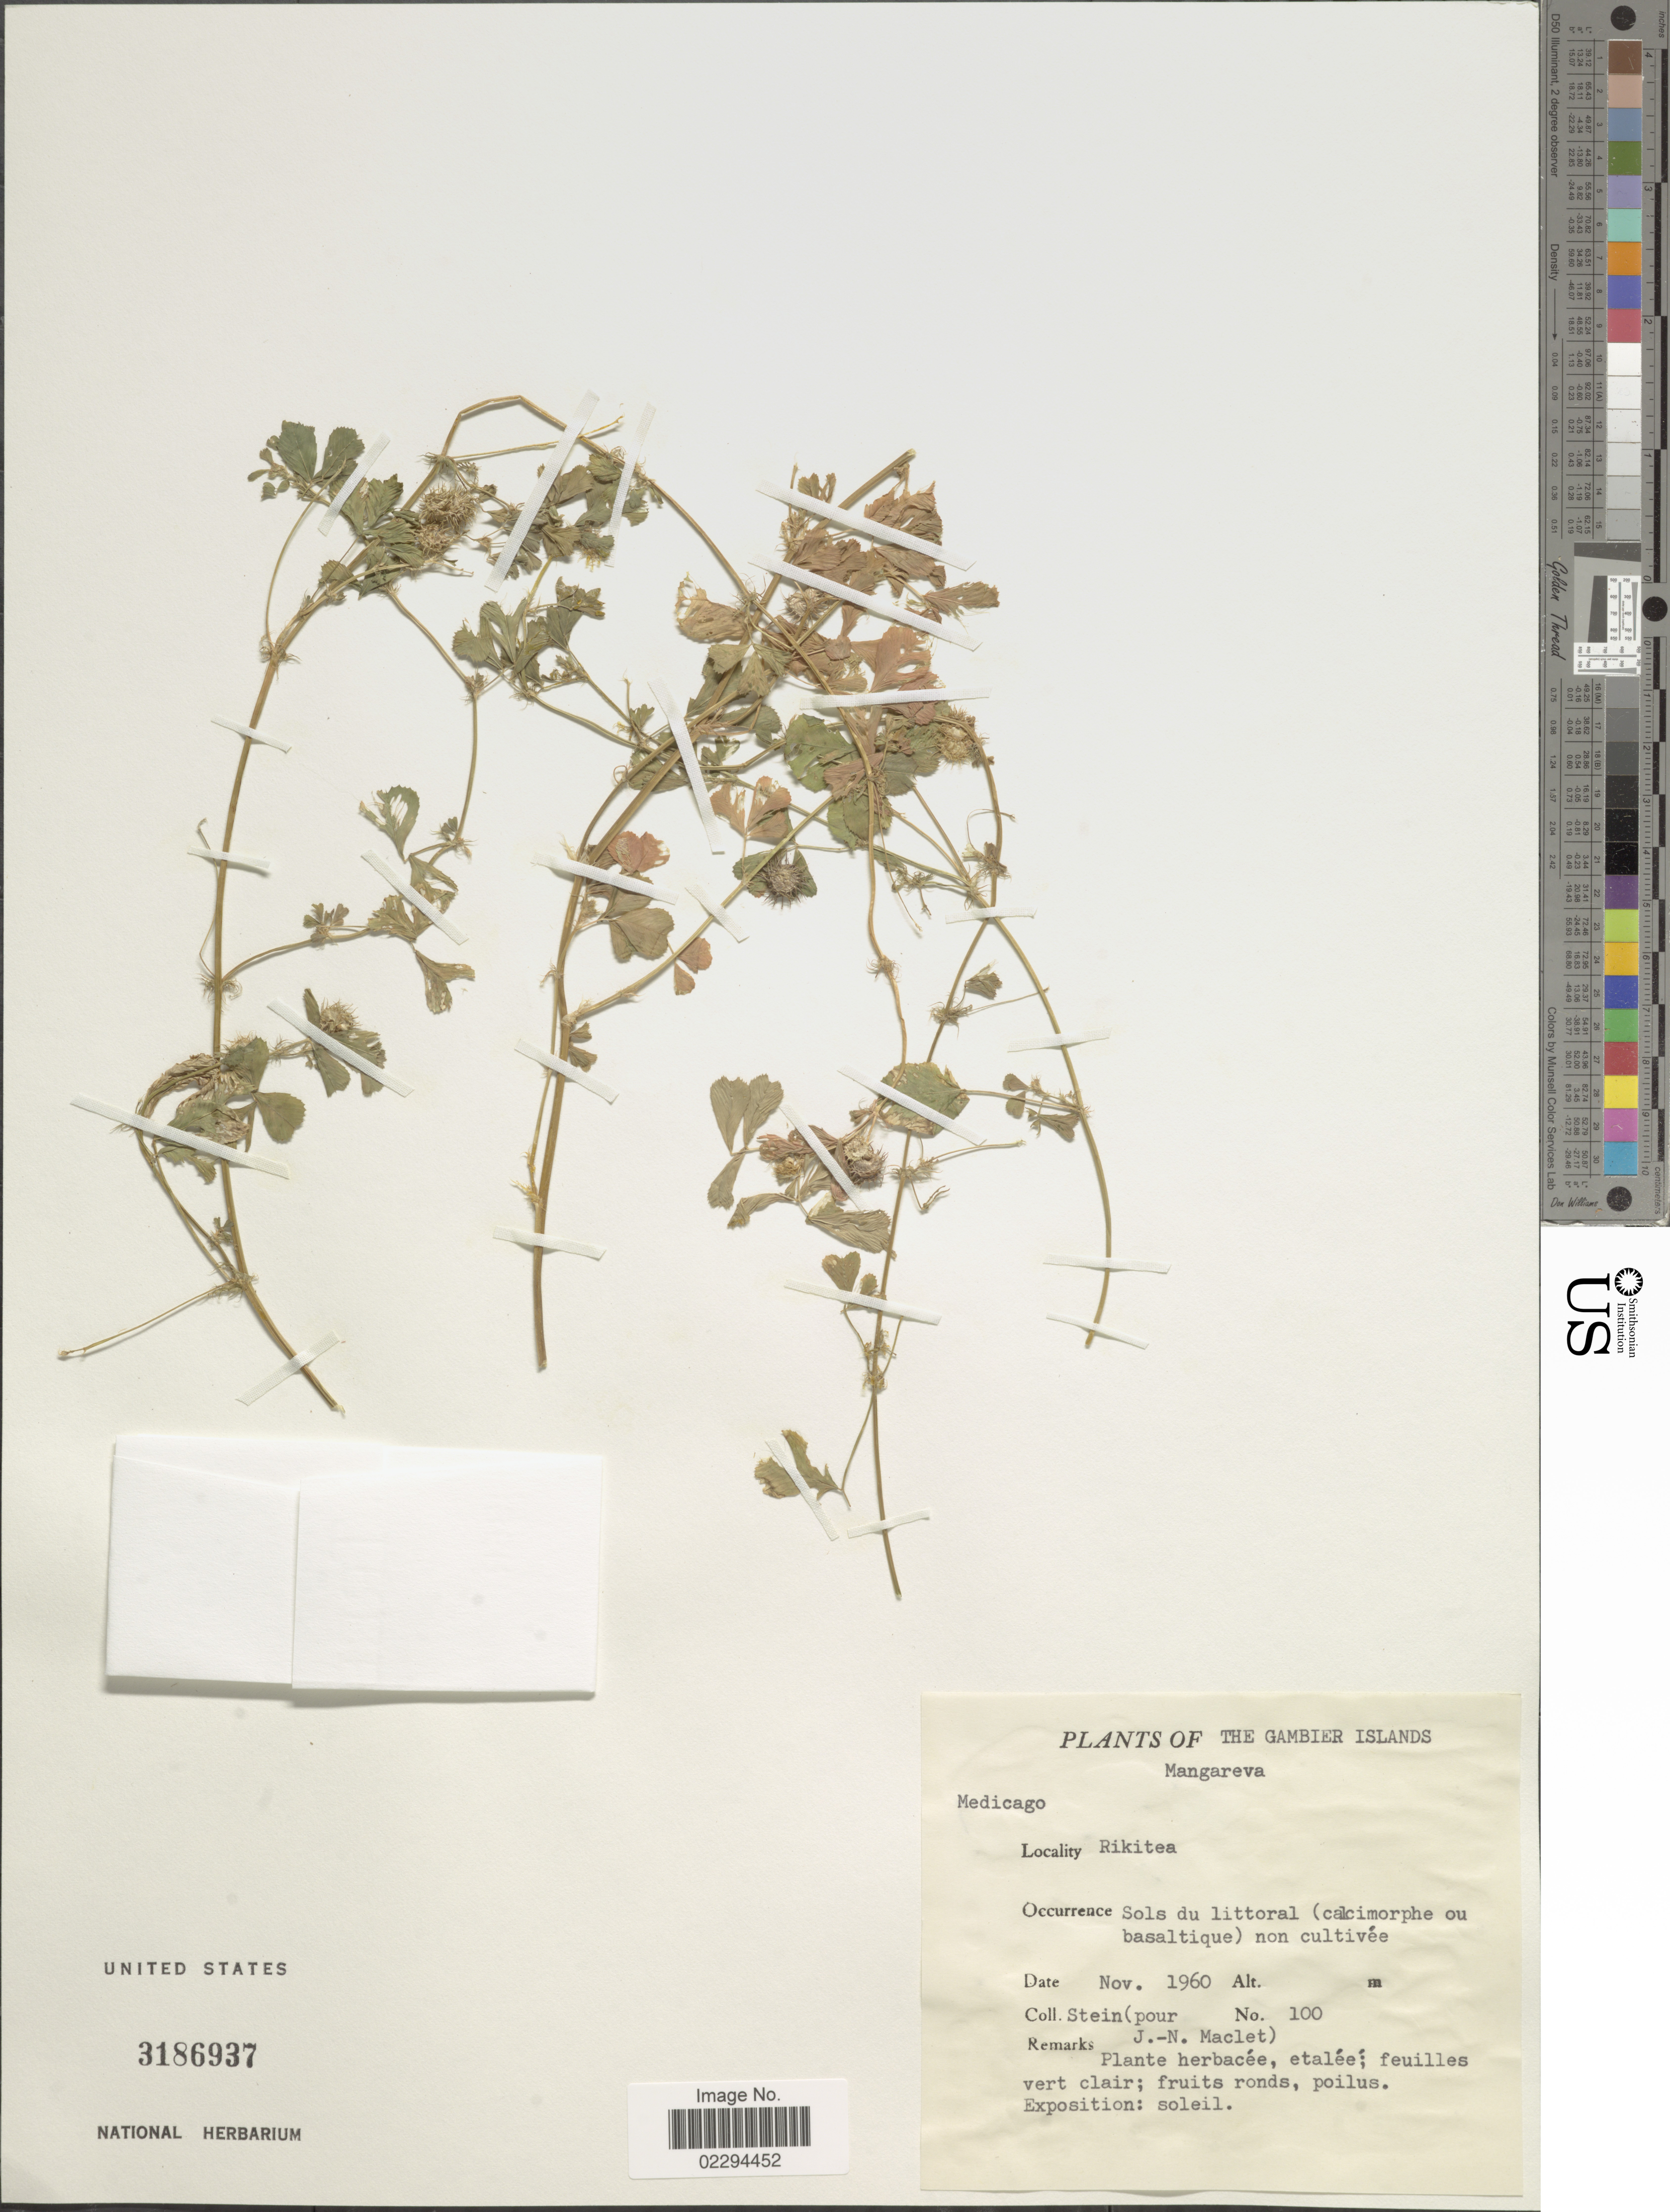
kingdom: Plantae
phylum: Tracheophyta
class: Magnoliopsida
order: Fabales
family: Fabaceae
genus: Medicago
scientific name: Medicago sp.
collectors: Stein & J. Maclet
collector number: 100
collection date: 1960-11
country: French Polynesia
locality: Gambier Islands. Mangareva. Rikitea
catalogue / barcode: US 3186937